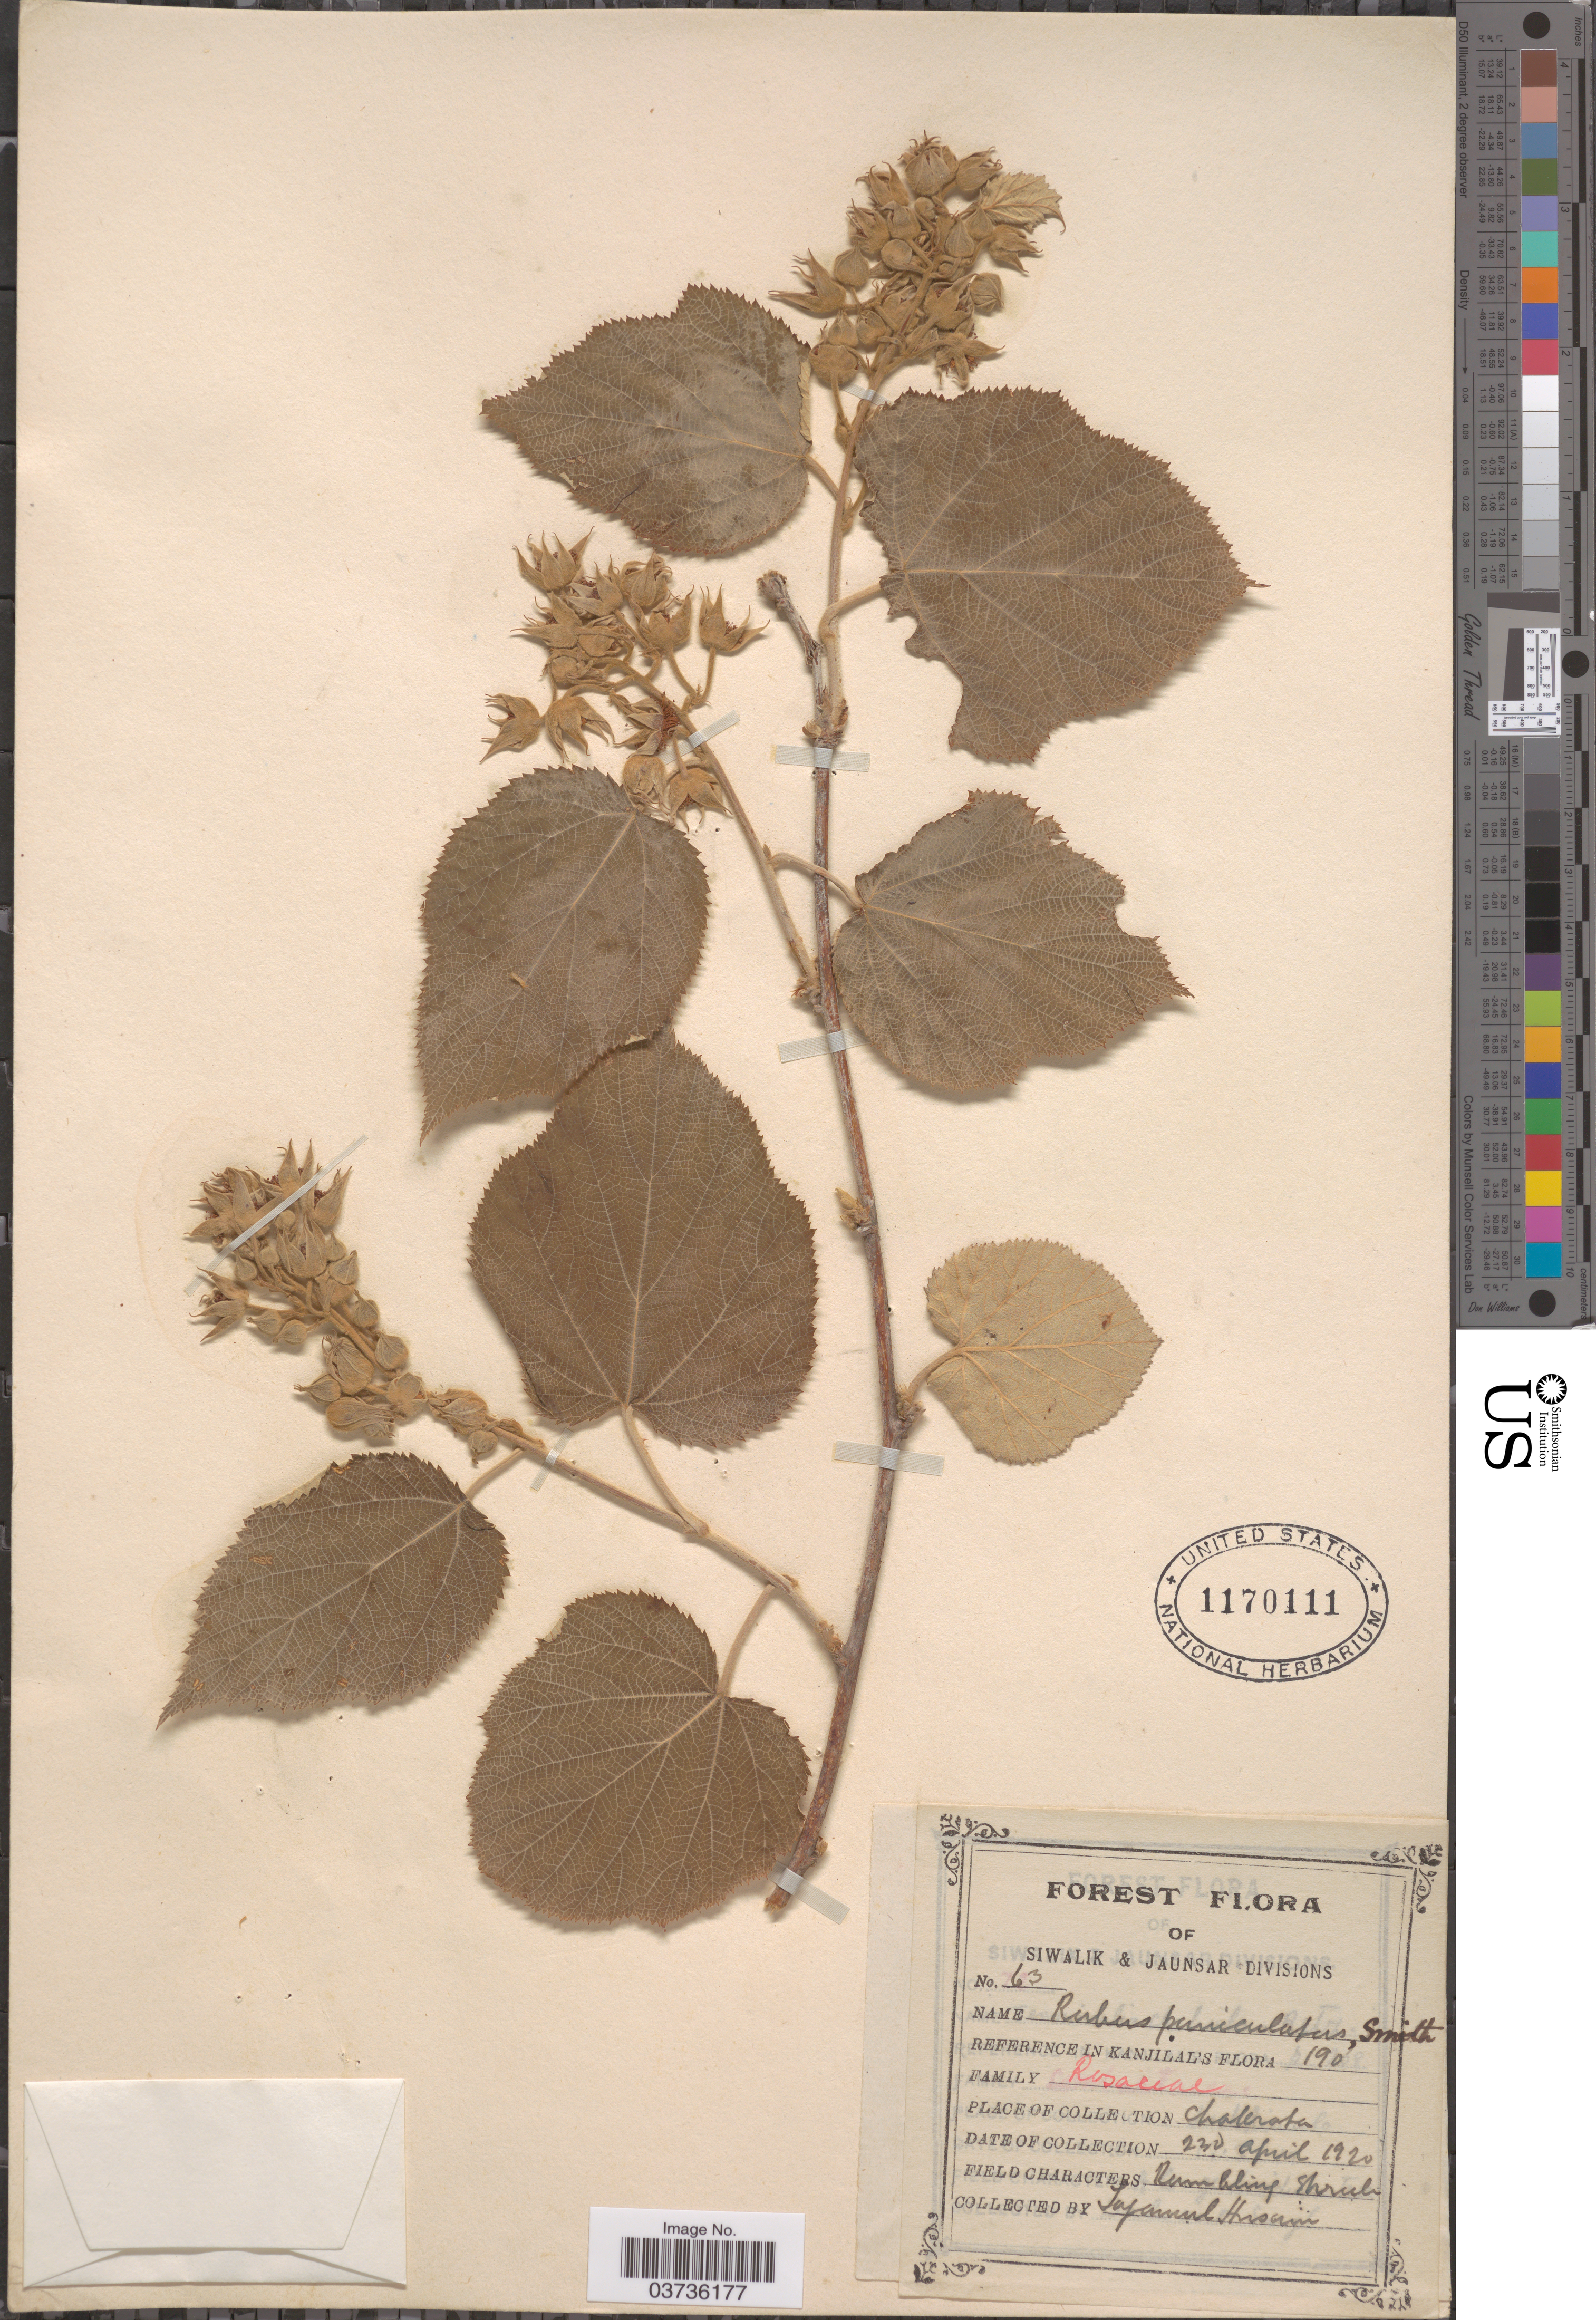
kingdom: Plantae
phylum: Tracheophyta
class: Magnoliopsida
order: Rosales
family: Rosaceae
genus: Rubus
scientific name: Rubus paniculatus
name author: Sm.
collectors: T. Husain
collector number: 63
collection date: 1920-04-23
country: India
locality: Siwalik and Jaunsar Divisions. Chakrata.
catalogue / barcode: US 1170111